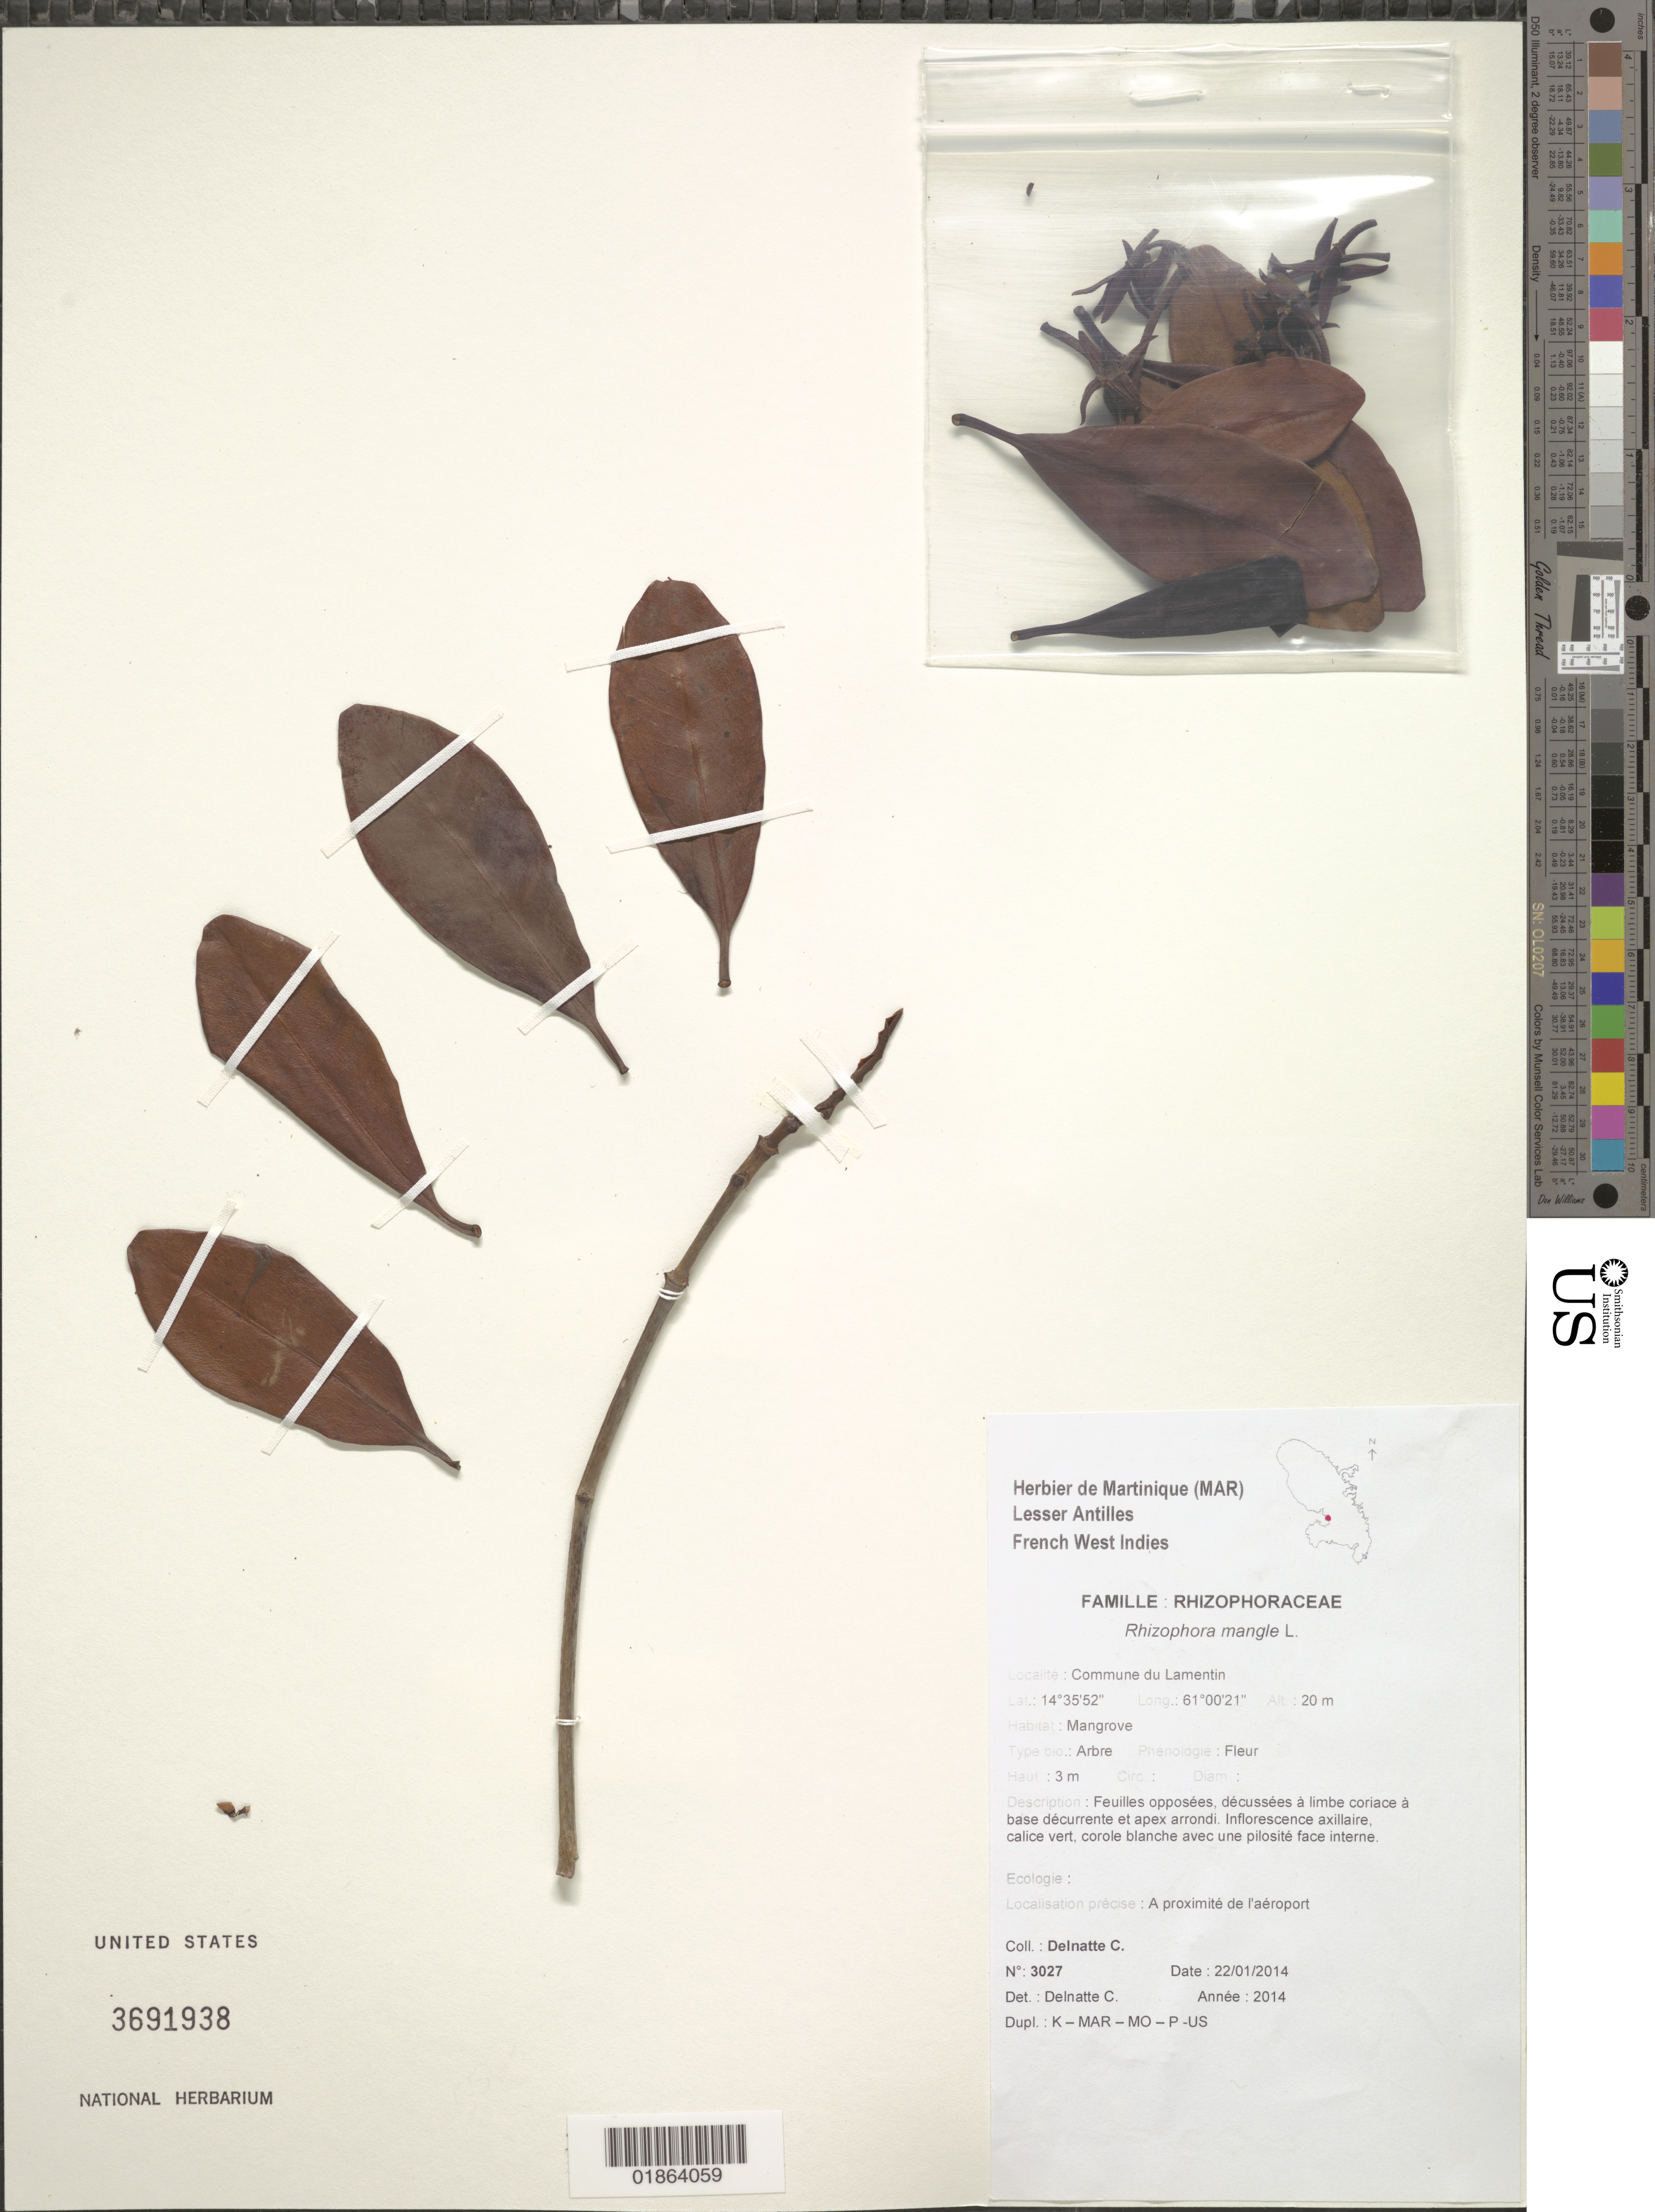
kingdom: Plantae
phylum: Tracheophyta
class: Magnoliopsida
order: Malpighiales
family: Rhizophoraceae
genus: Rhizophora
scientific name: Rhizophora mangle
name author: L.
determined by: Delnatte, C.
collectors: C. Delnatte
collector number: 3027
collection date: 2014-01-22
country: Martinique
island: Martinique I.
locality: Commune du Lamentin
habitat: Mangrove, a proximaté de l'aéroport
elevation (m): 20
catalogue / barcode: US 3691938